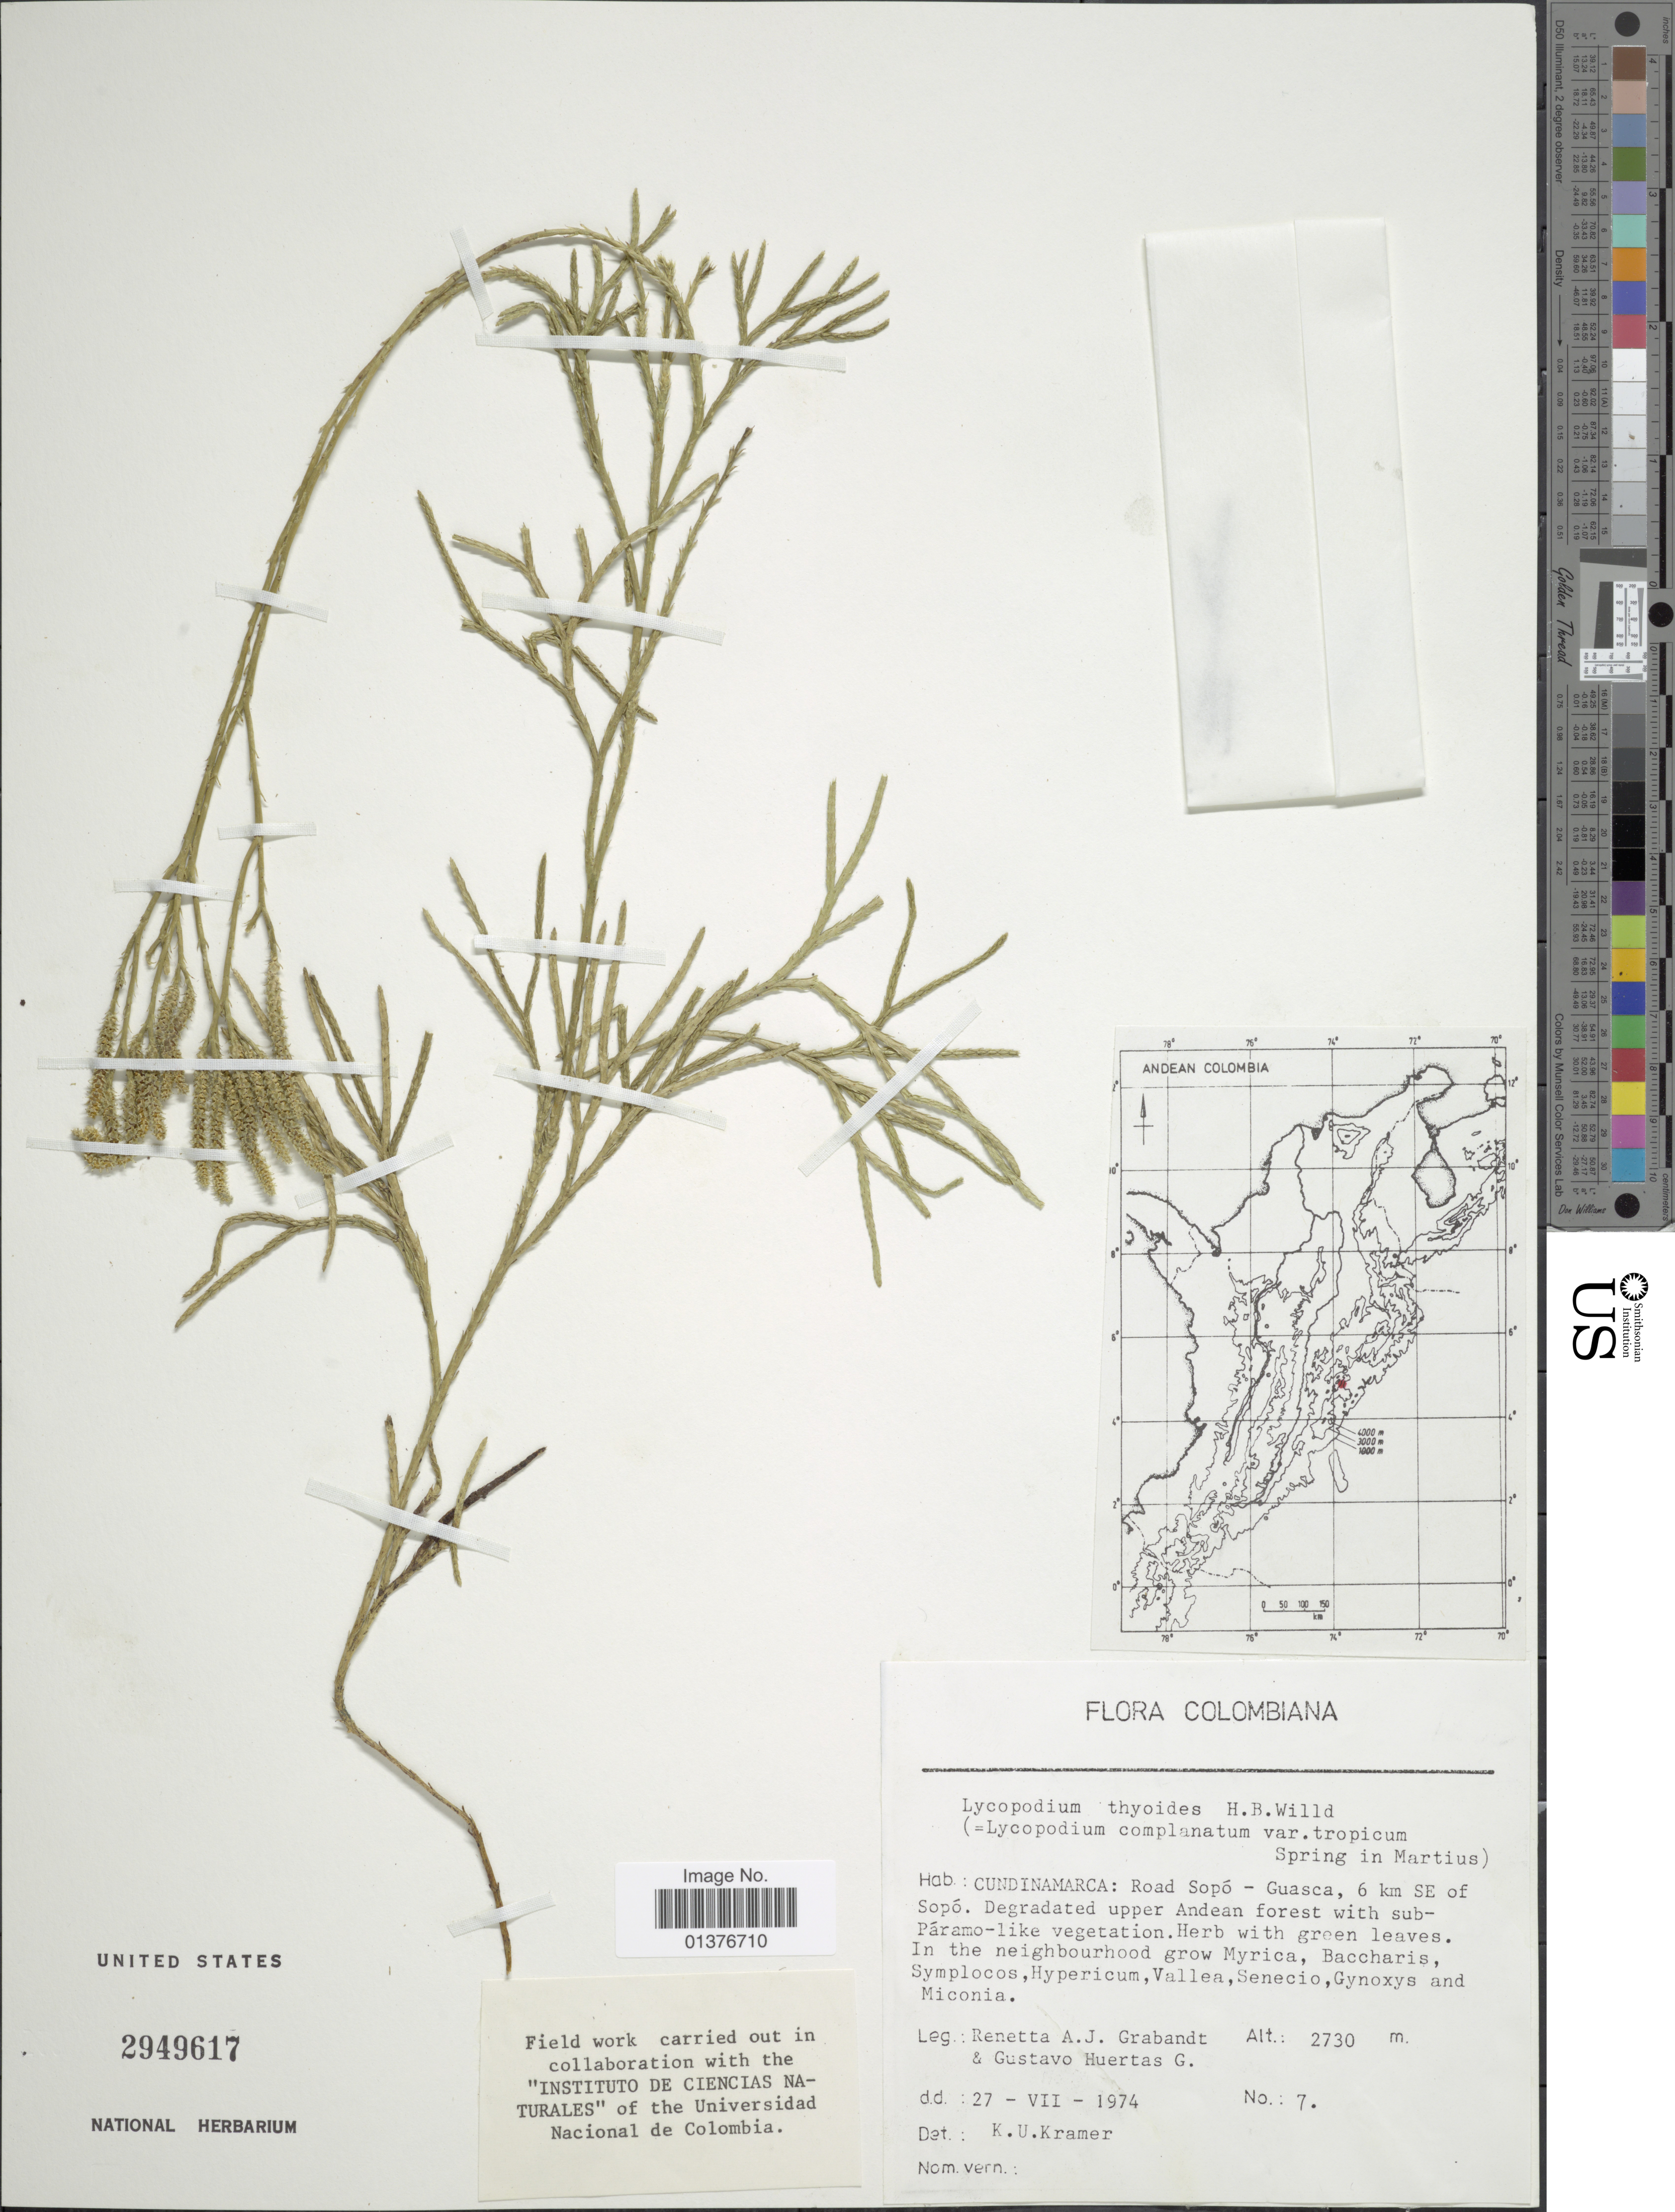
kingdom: Plantae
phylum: Tracheophyta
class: Lycopodiopsida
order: Lycopodiales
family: Lycopodiaceae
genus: Diphasiastrum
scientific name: Diphasiastrum thyoides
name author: (Humb. & Bonpl. ex Willd.) Holub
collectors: R. Grabandt & G. Huertas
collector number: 7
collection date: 1974-07-27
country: Colombia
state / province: Cundinamarca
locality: Road Sopó-Guasca, 6km SE of Sopó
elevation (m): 2730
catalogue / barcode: US 2949617